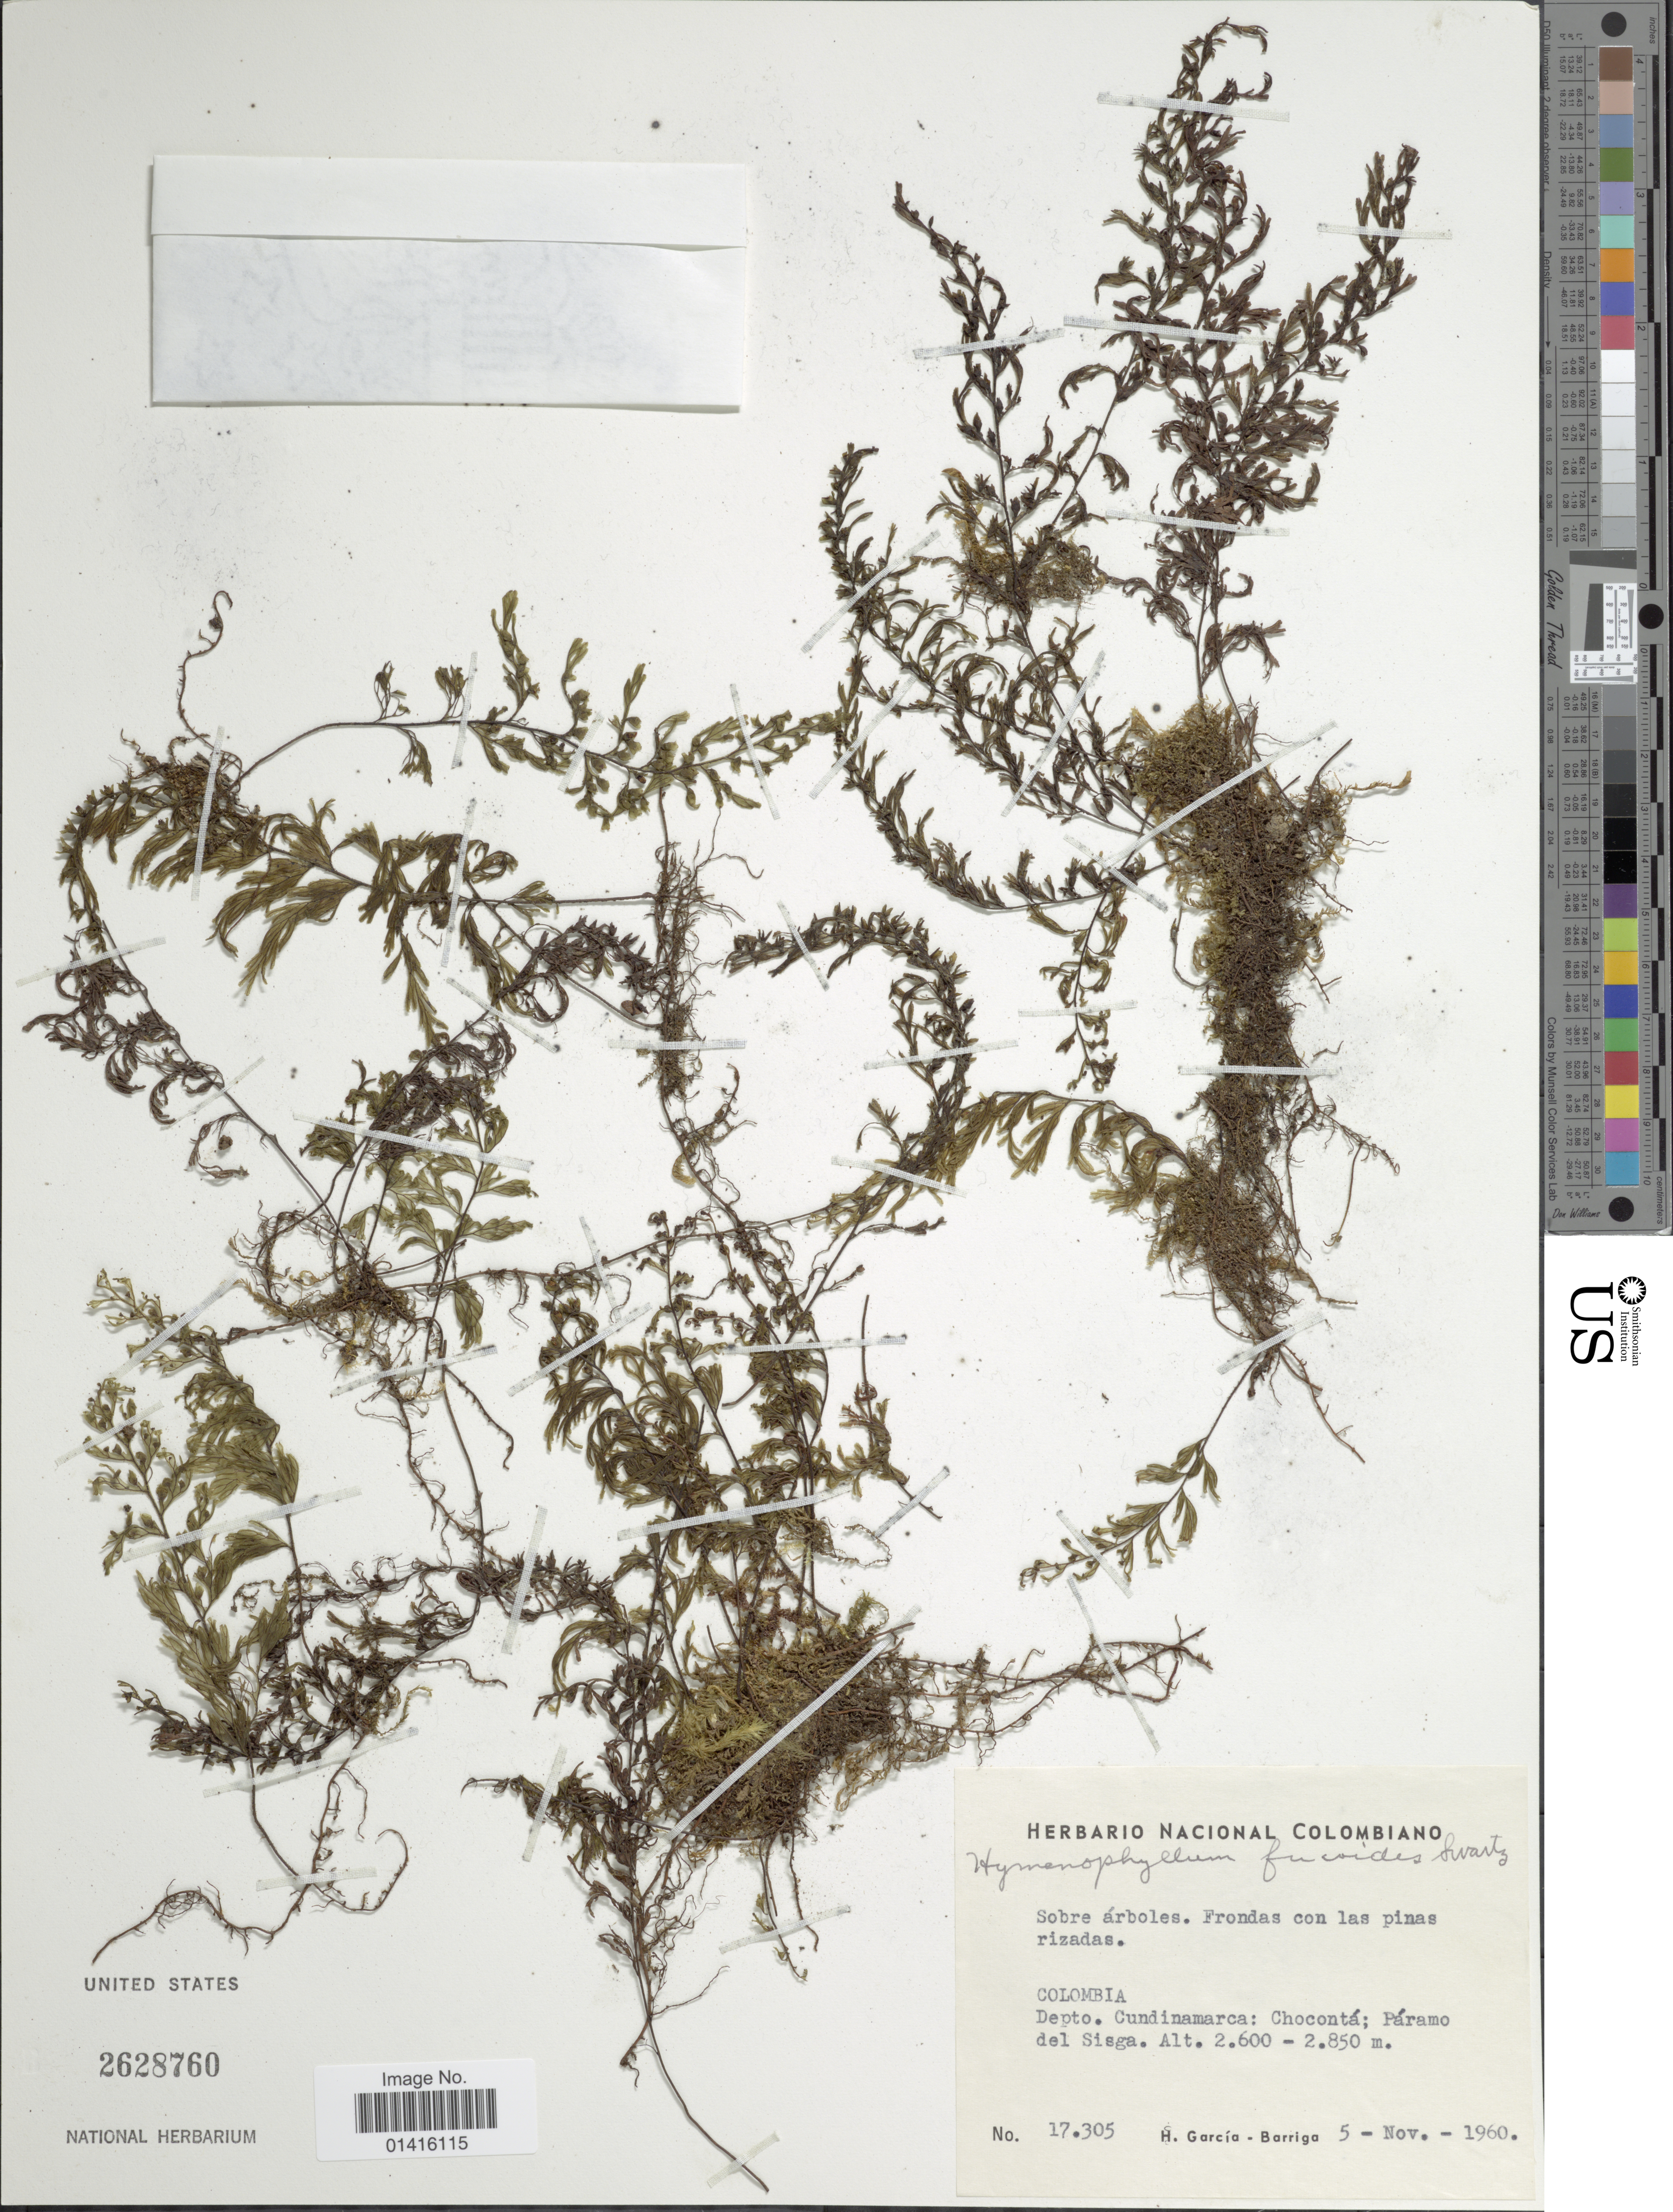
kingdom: Plantae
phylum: Tracheophyta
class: Polypodiopsida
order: Hymenophyllales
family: Hymenophyllaceae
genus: Hymenophyllum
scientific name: Hymenophyllum fucoides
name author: (Sw.) Sw.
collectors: H. García Barriga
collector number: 17305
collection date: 1960-11-05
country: Colombia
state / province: Cundinamarca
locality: Depto. Cundinamarca: Chocontá; Paramo del Sisga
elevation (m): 2600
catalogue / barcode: US 2628760